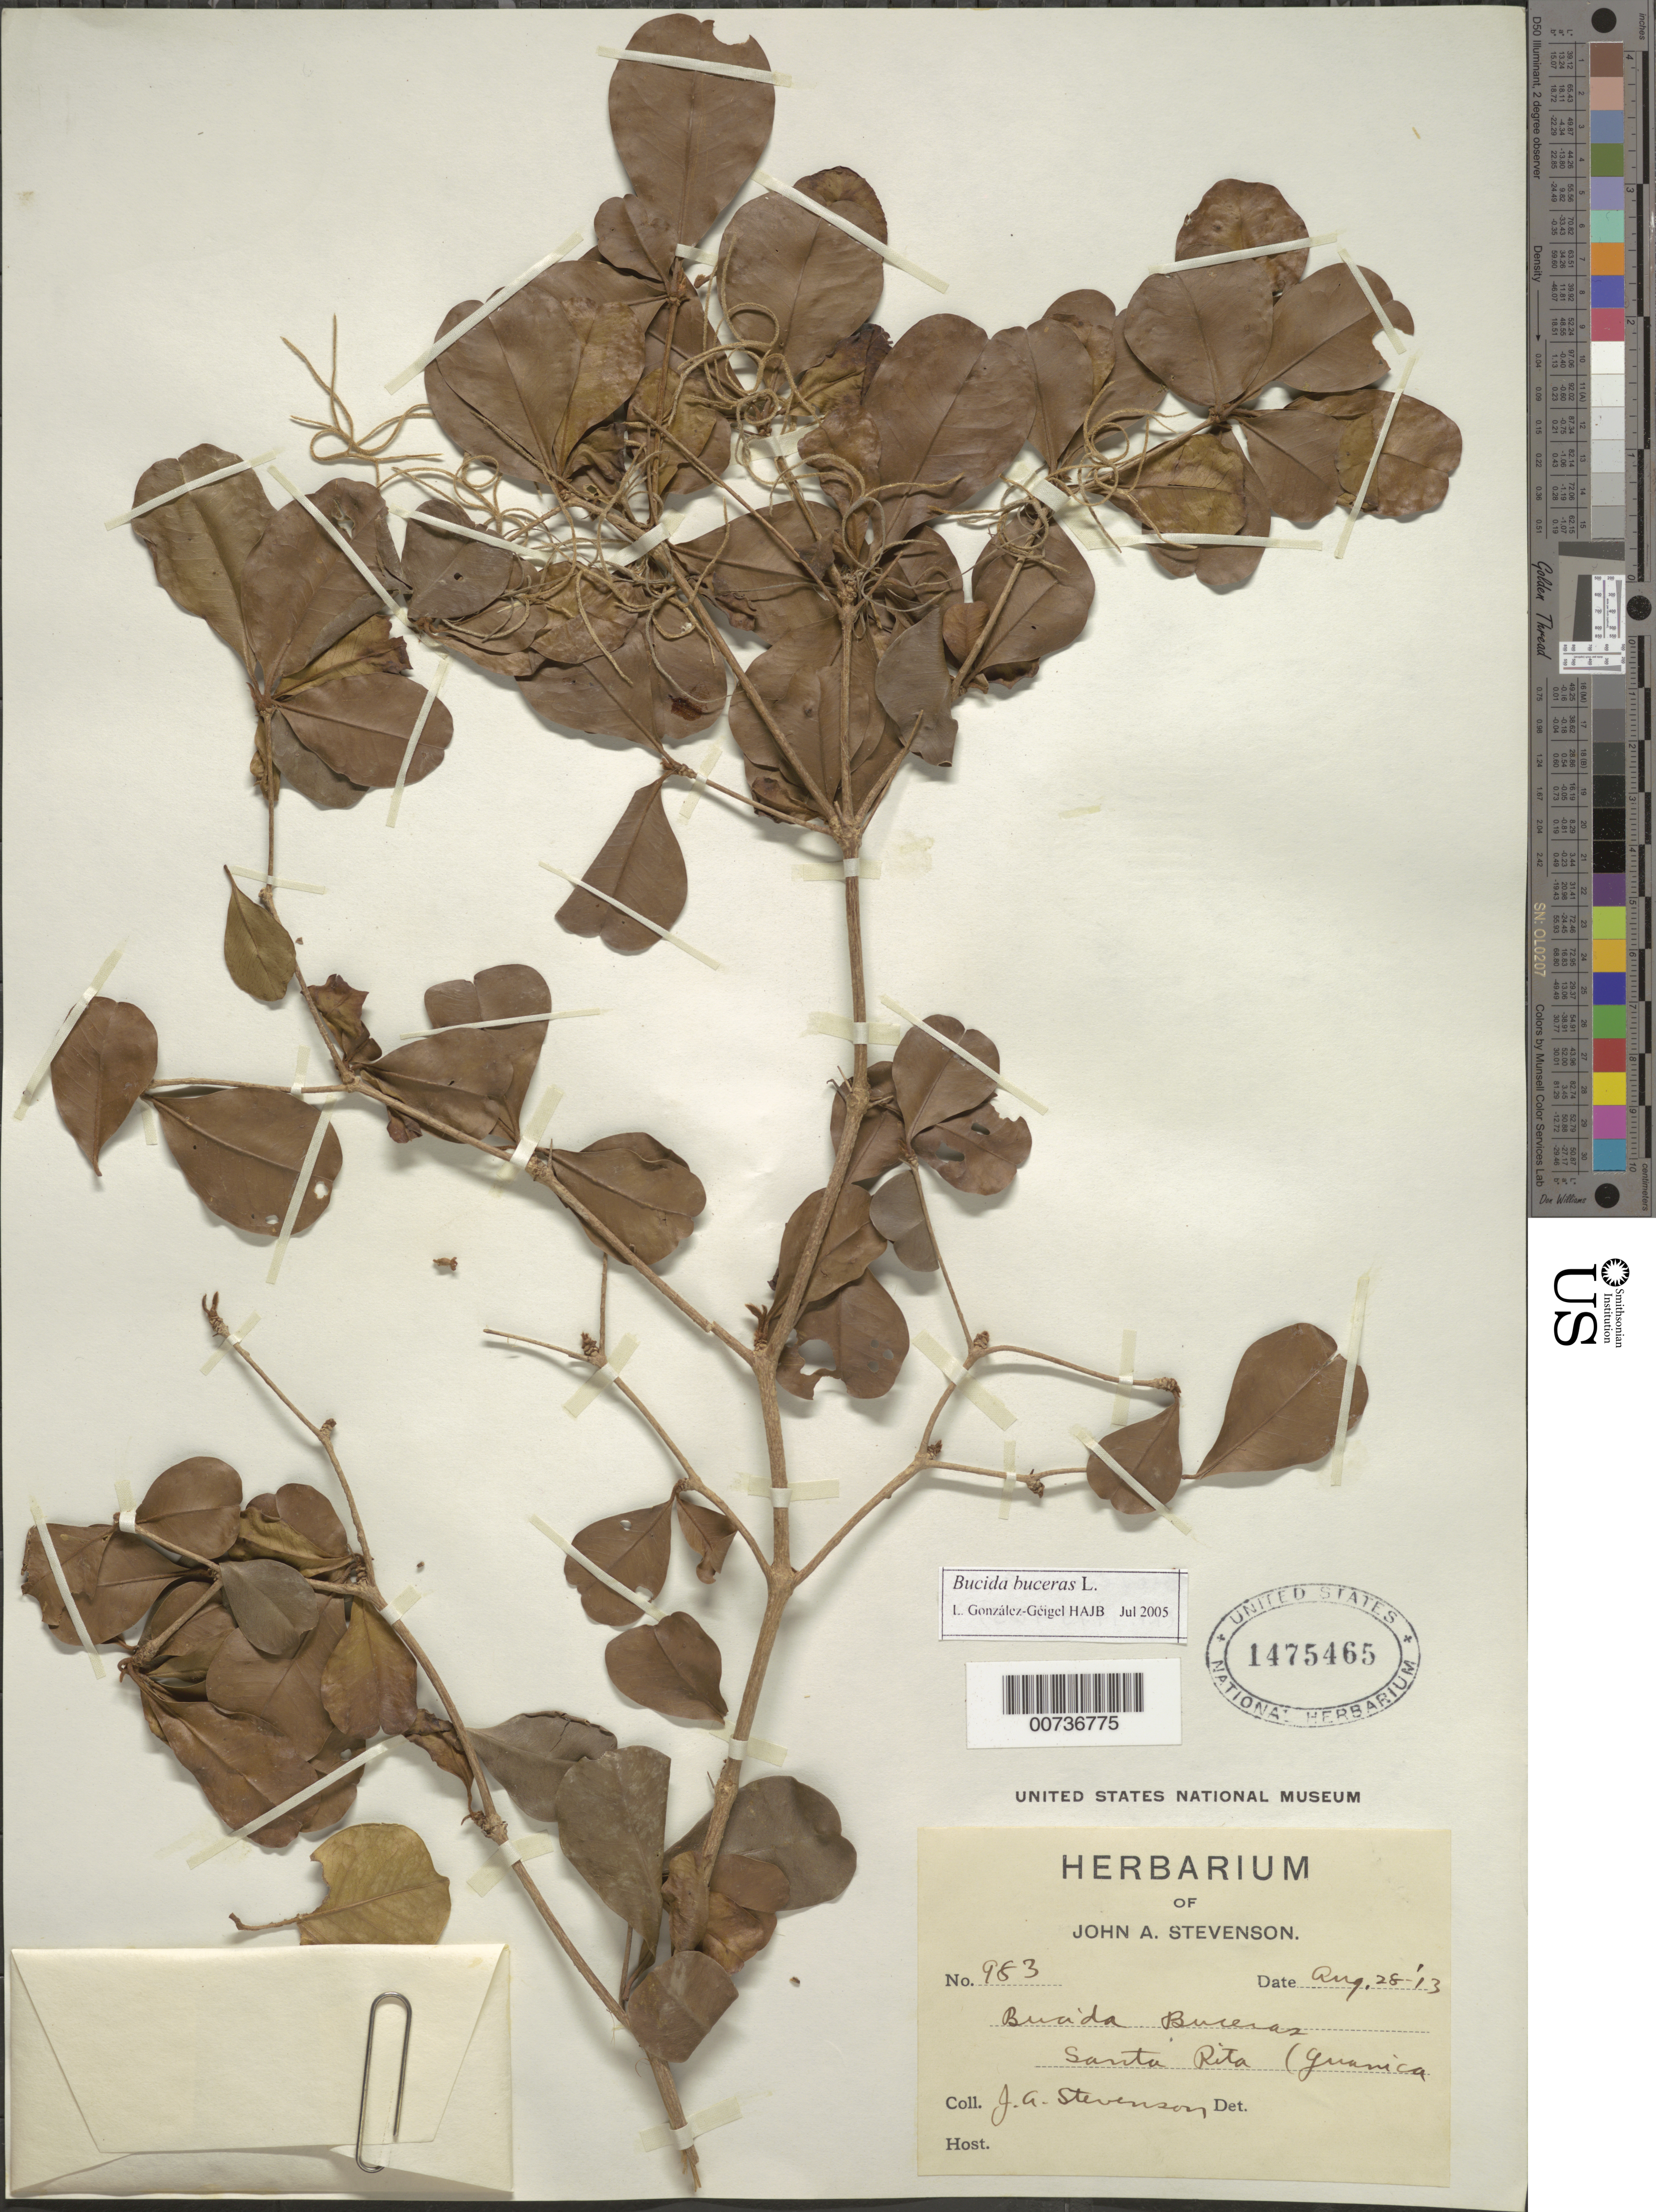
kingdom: Plantae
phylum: Tracheophyta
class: Magnoliopsida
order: Myrtales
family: Combretaceae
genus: Terminalia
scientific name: Terminalia buceras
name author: (L.) C. Wright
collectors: J. Stevenson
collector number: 983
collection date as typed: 28 Aug 1913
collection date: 1913-08-28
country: Puerto Rico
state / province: Guánica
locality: Santa Rita (Guánica)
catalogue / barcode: US 1475465